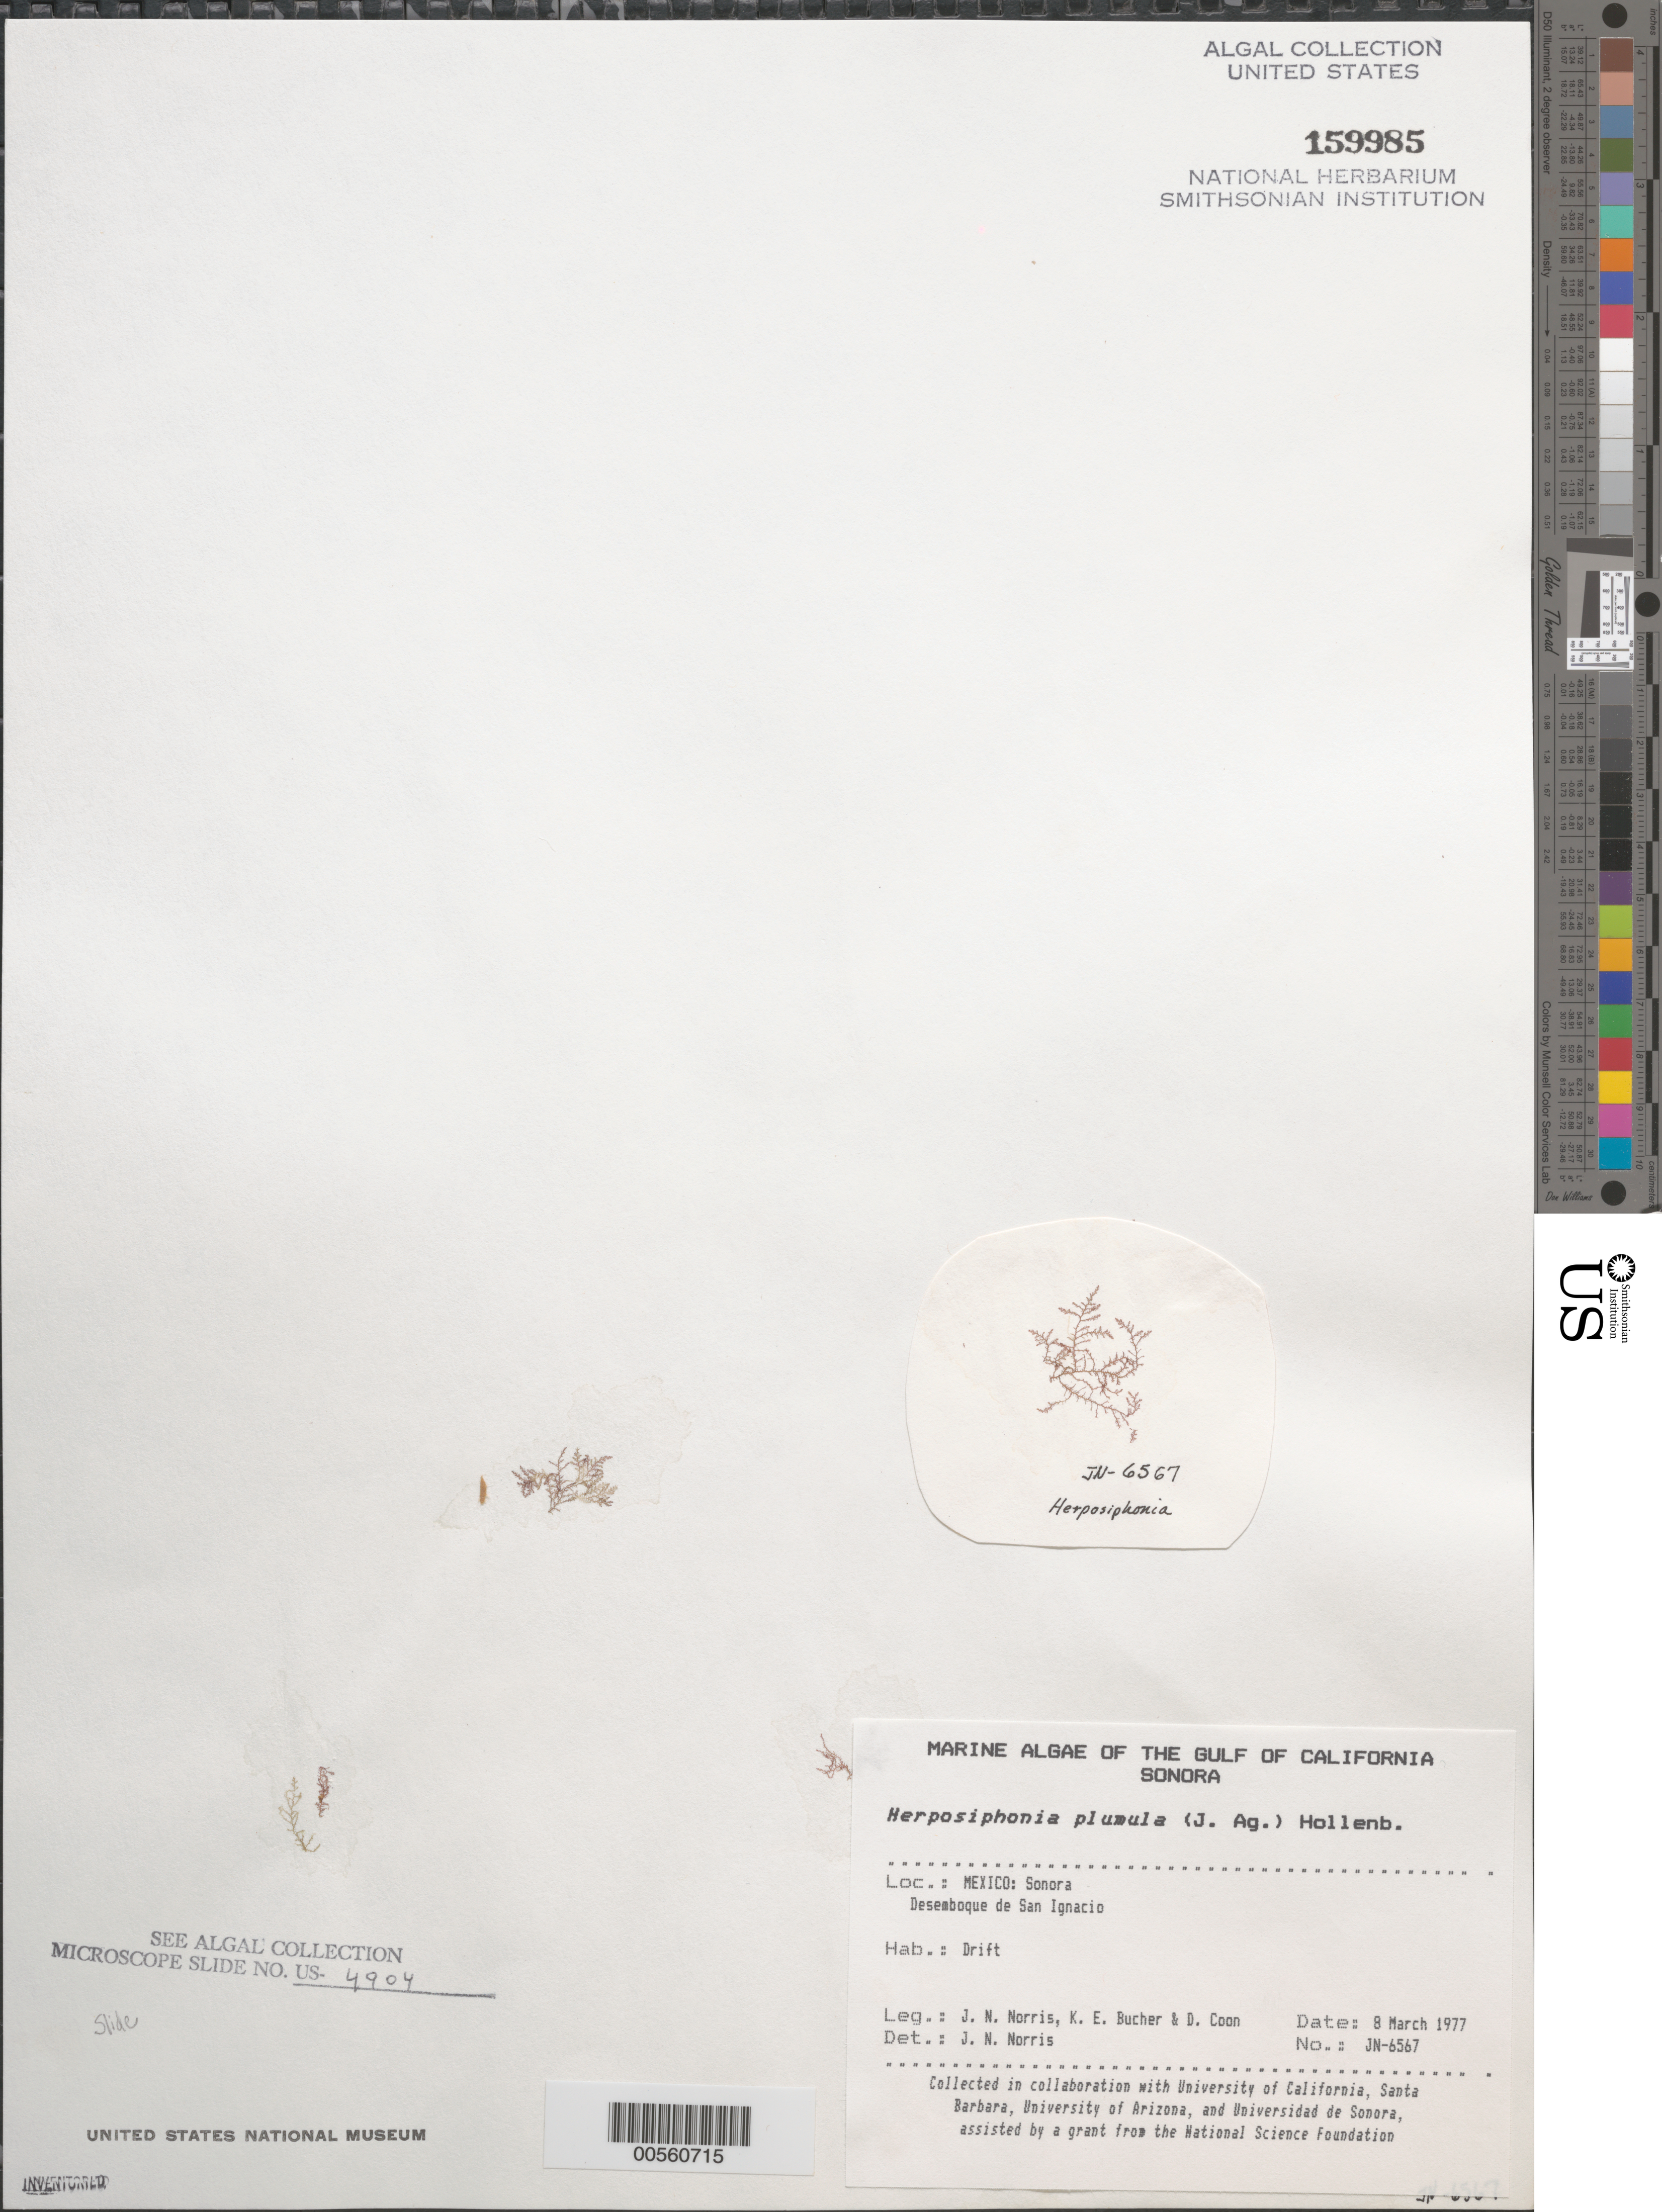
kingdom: Plantae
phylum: Rhodophyta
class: Florideophyceae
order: Ceramiales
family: Rhodomelaceae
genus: Herposiphonia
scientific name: Herposiphonia plumula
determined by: Norris, James N.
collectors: J. N. Norris, K. E. Bucher & D. Coon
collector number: JN-6567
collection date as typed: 08 Mar 1977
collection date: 1977-03-08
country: Mexico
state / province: Sonora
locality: Desemboque de San Ignacio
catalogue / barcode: US 159985